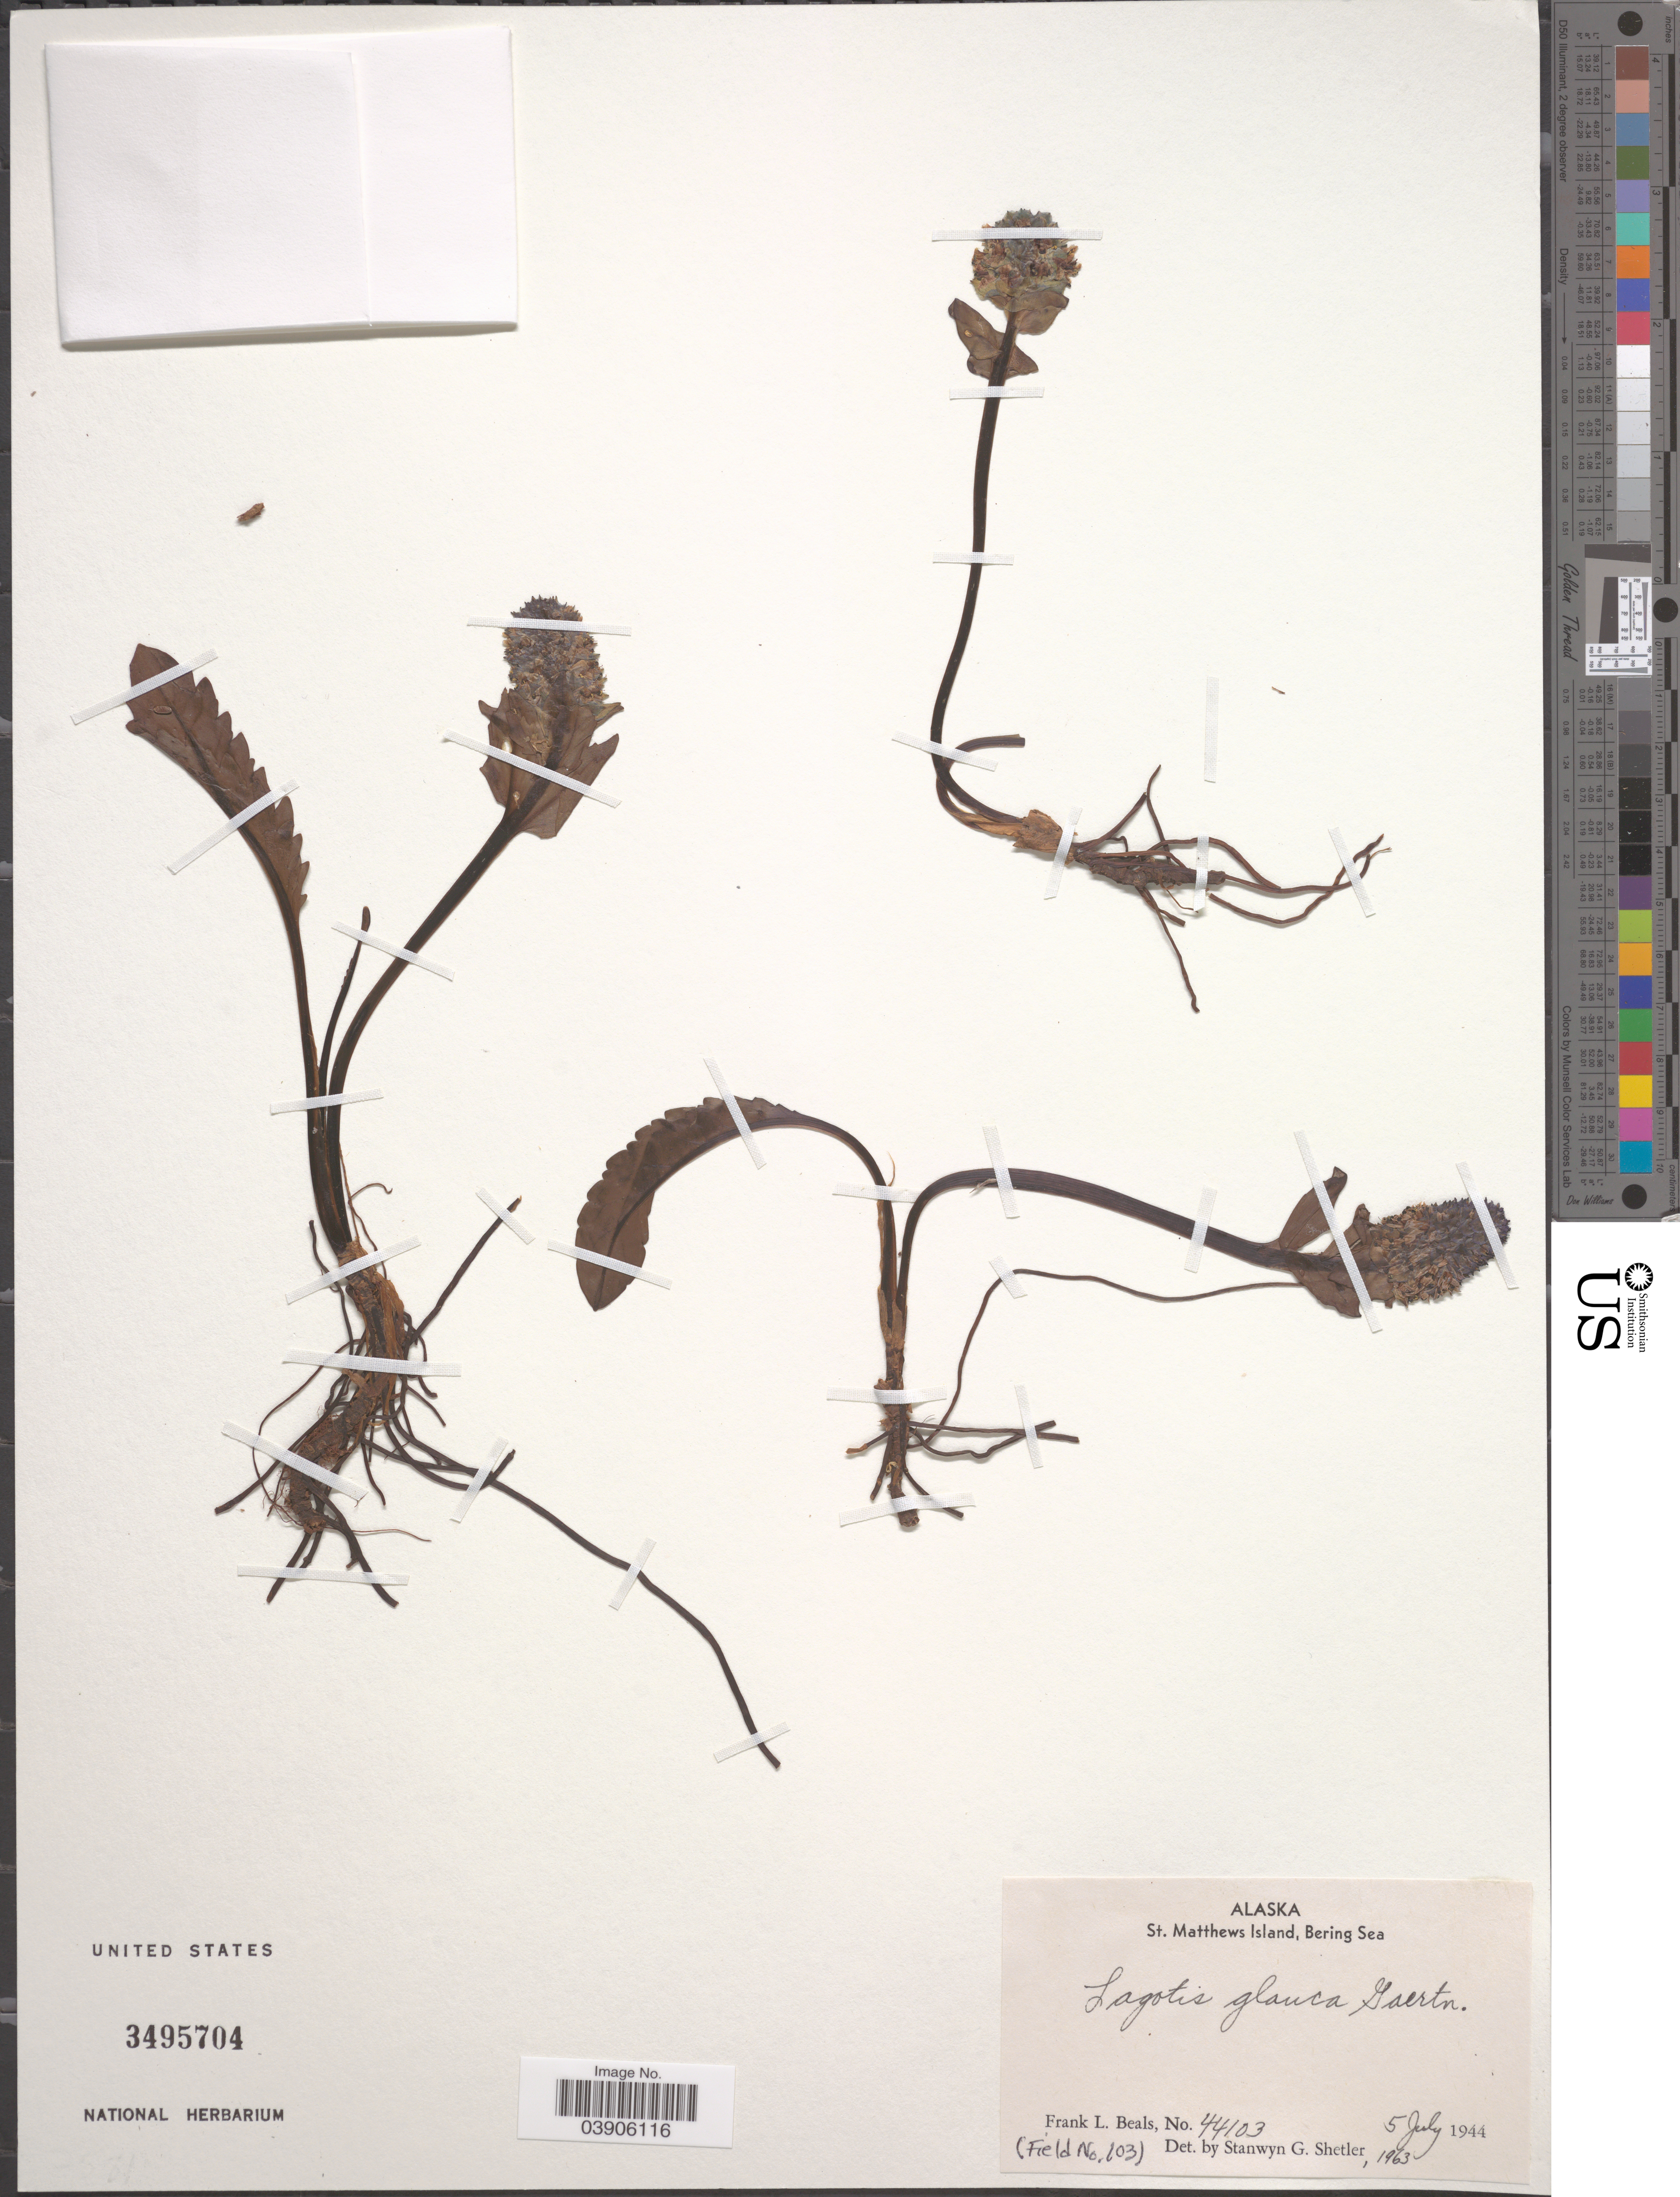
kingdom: Plantae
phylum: Tracheophyta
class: Magnoliopsida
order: Lamiales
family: Plantaginaceae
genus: Lagotis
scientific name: Lagotis glauca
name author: Gaertn.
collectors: F. Beals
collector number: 44103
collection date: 1944-07-05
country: United States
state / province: Alaska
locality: St. Matthews Island, Bering Sea.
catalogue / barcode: US 3495704